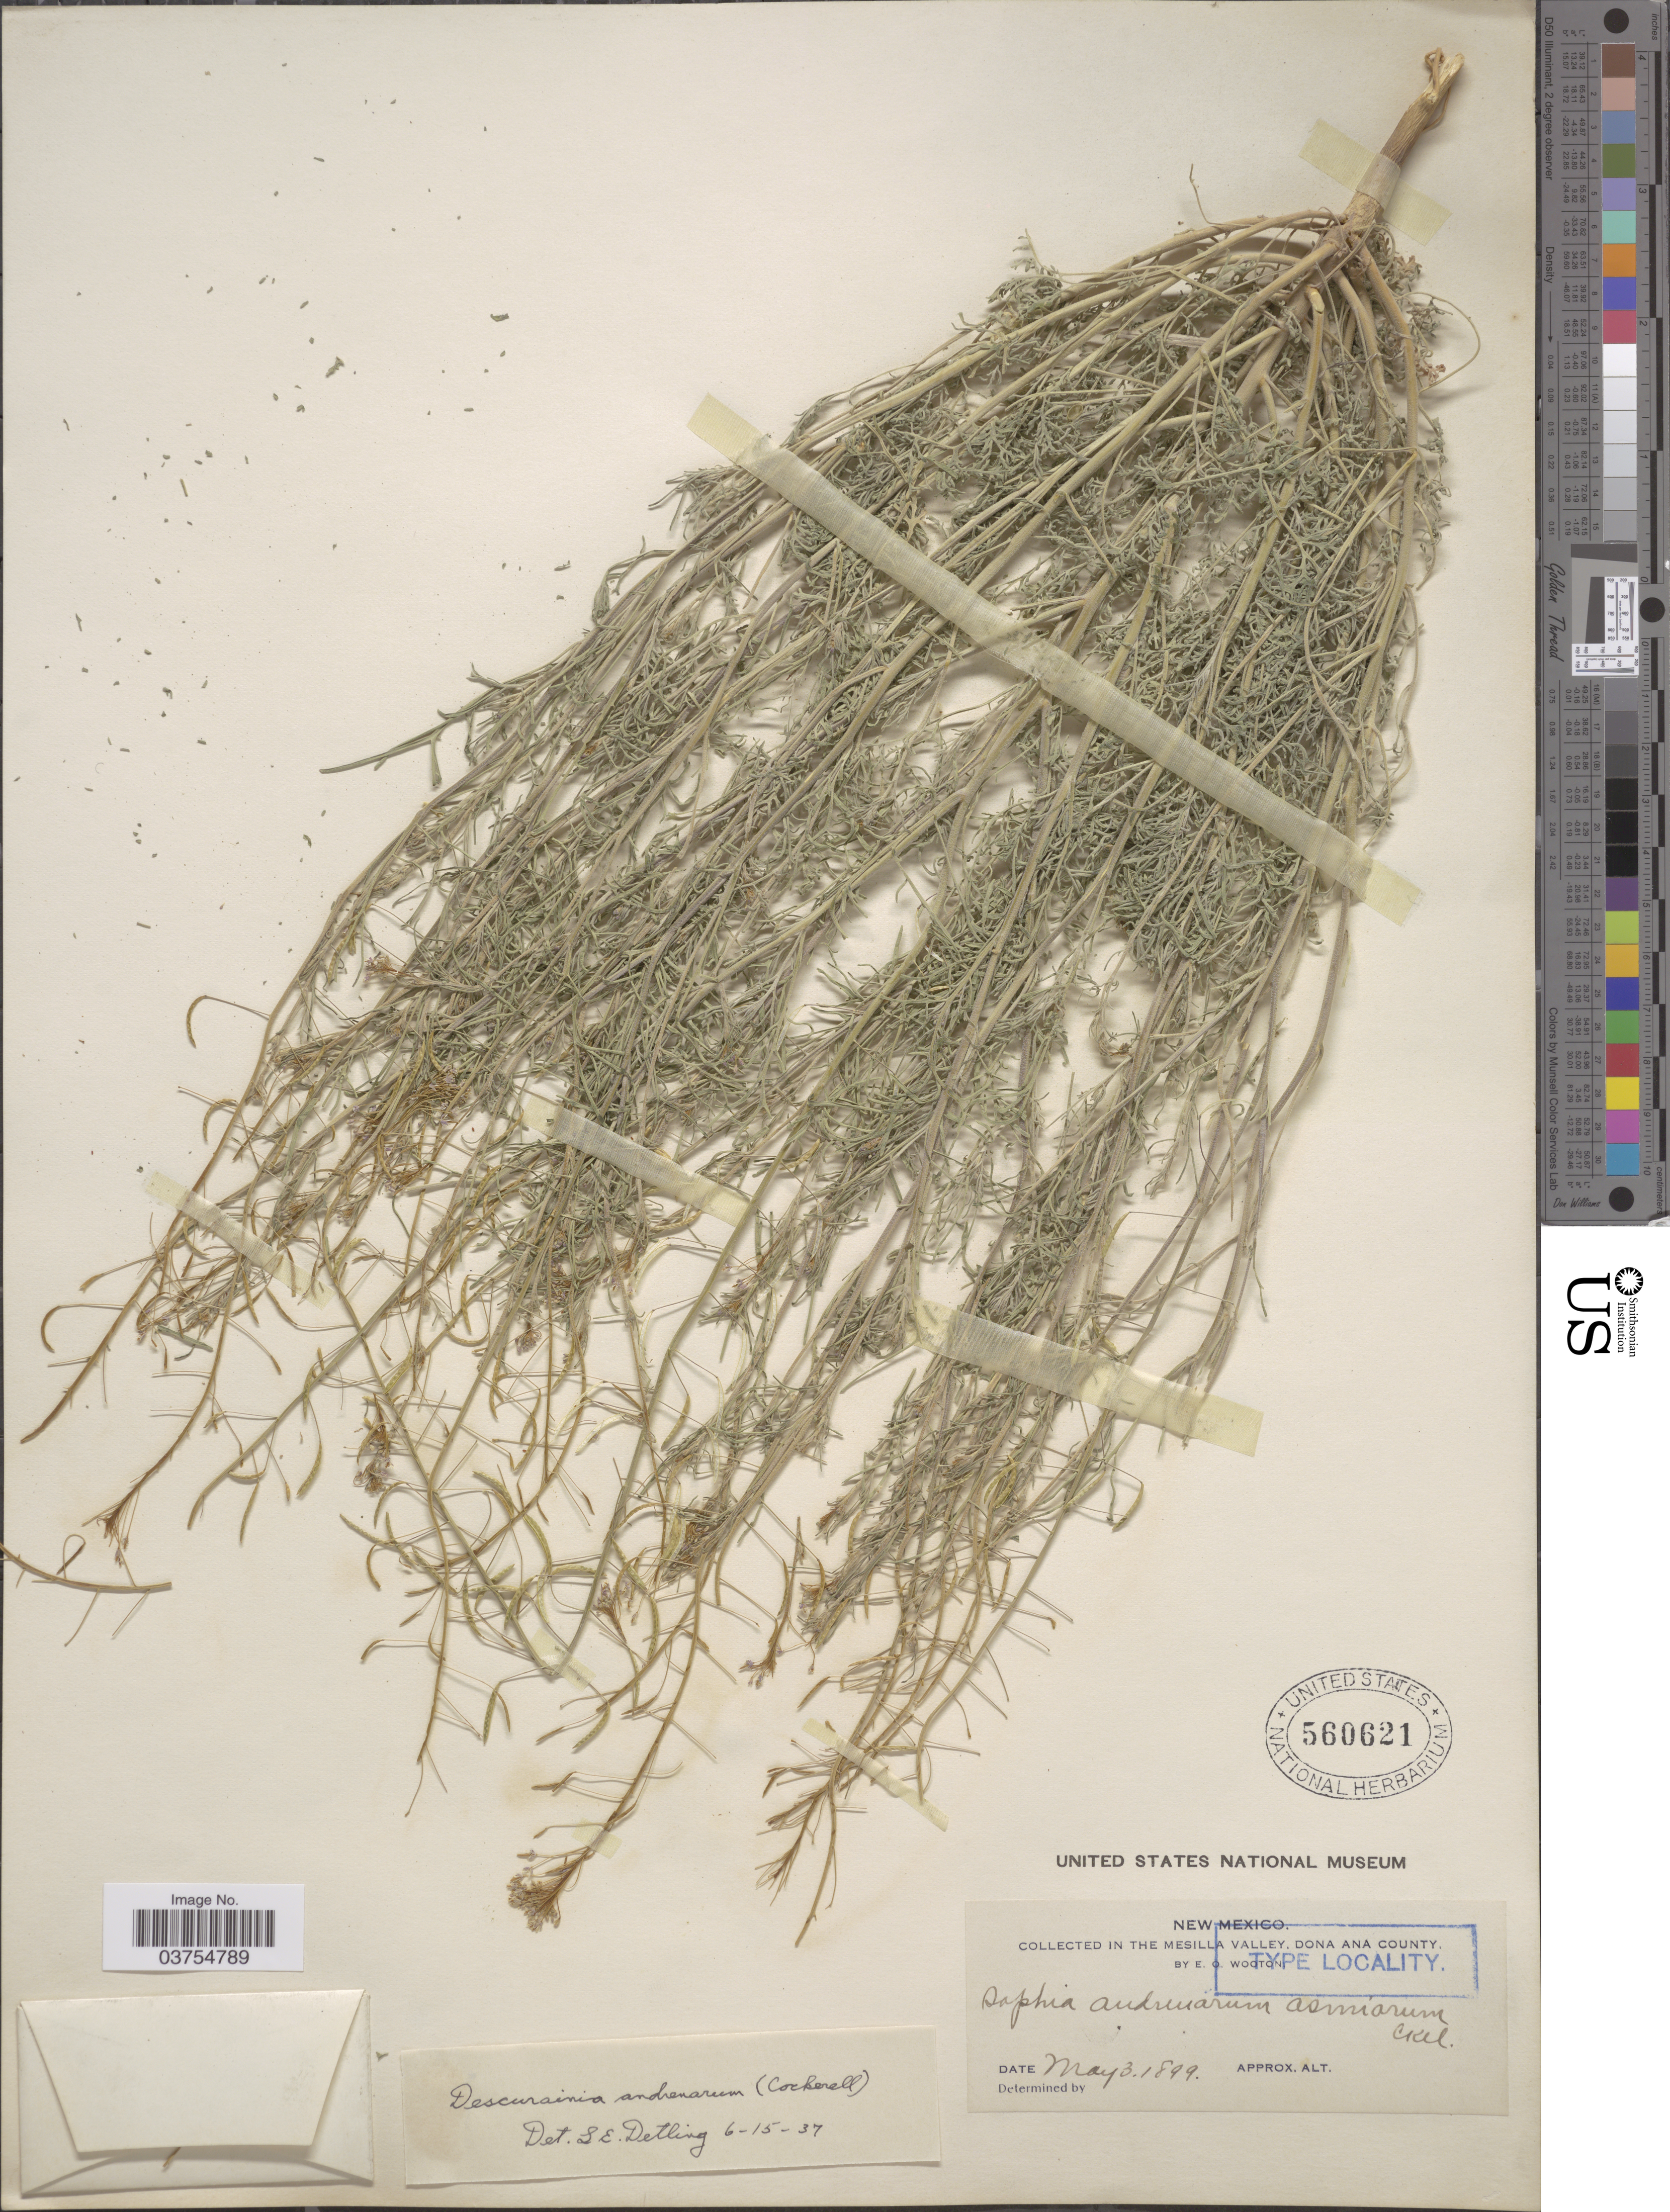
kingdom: Plantae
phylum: Tracheophyta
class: Magnoliopsida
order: Brassicales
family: Brassicaceae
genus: Descurainia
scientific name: Descurainia pinnata subsp. halictorum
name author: (Cockerell) Detling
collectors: E. O. Wooton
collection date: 1899-05-03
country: United States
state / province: New Mexico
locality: The Mesilla Valley, Dona Ana County.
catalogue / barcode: US 560621